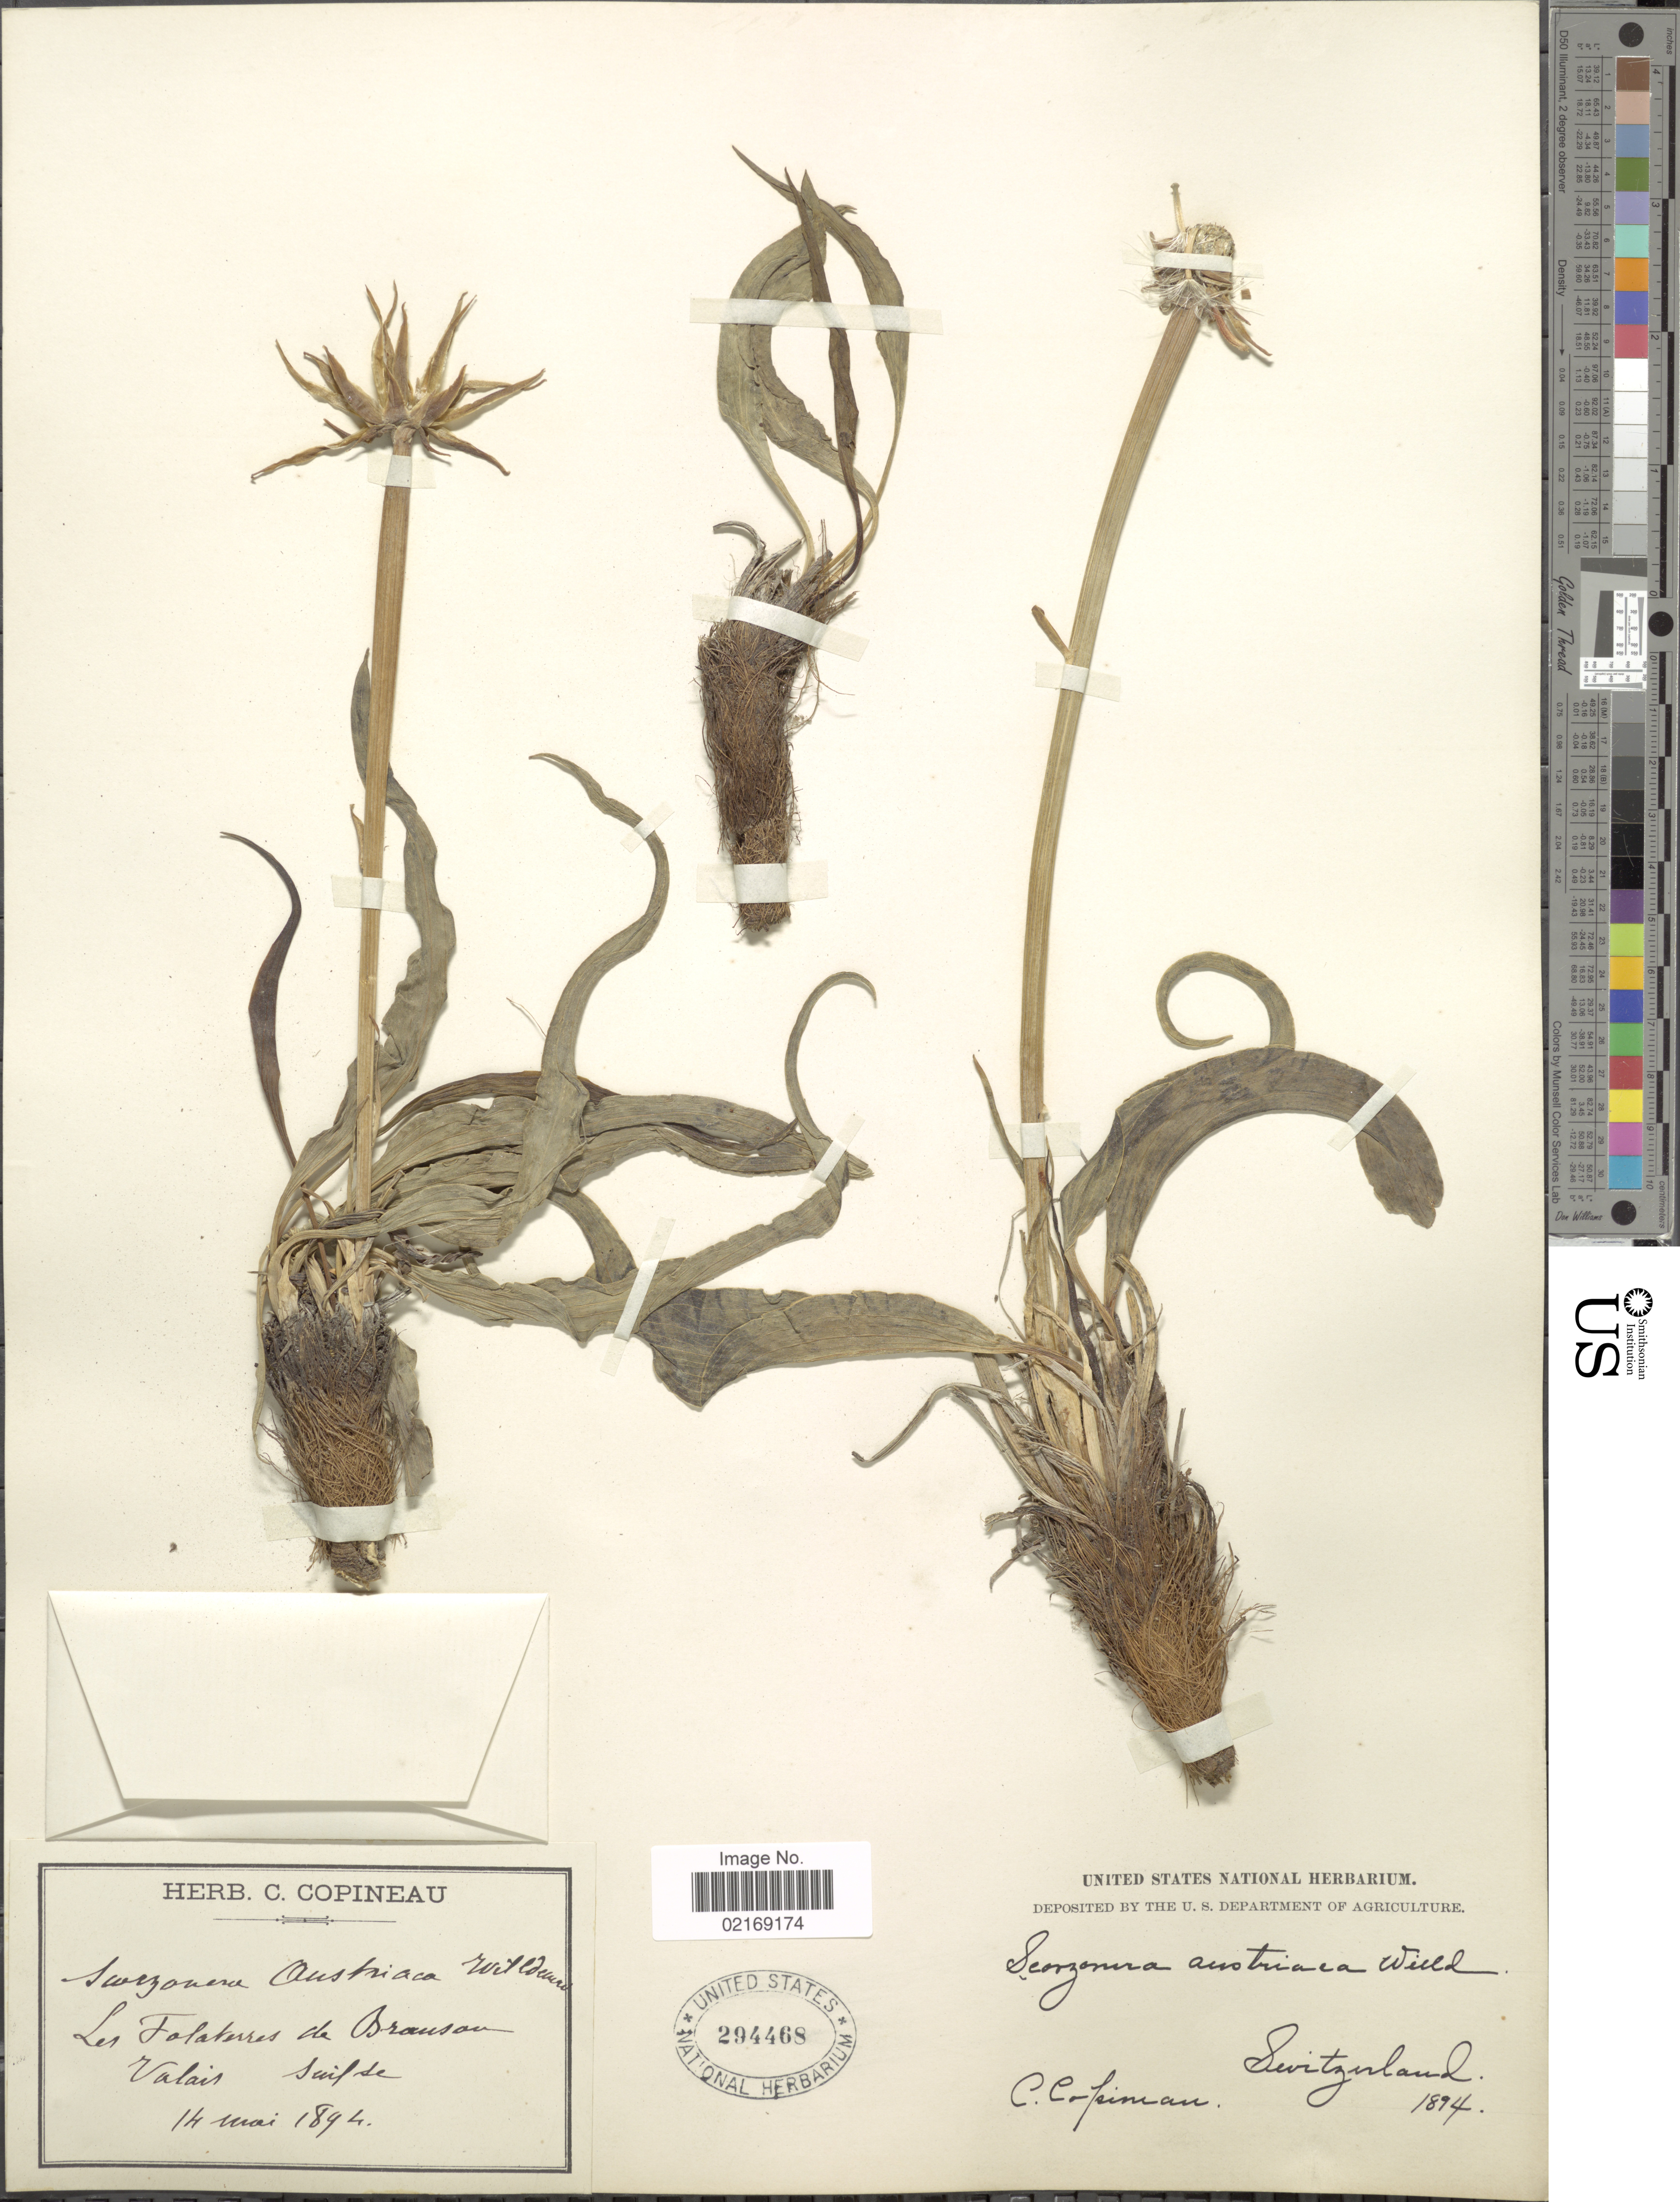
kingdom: Plantae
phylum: Tracheophyta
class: Magnoliopsida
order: Asterales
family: Asteraceae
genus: Scorzonera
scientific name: Scorzonera austriaca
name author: Willd.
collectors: C. Copineau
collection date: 1894-05-14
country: Switzerland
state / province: Valais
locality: Les Folaterres de Branson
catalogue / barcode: US 294468